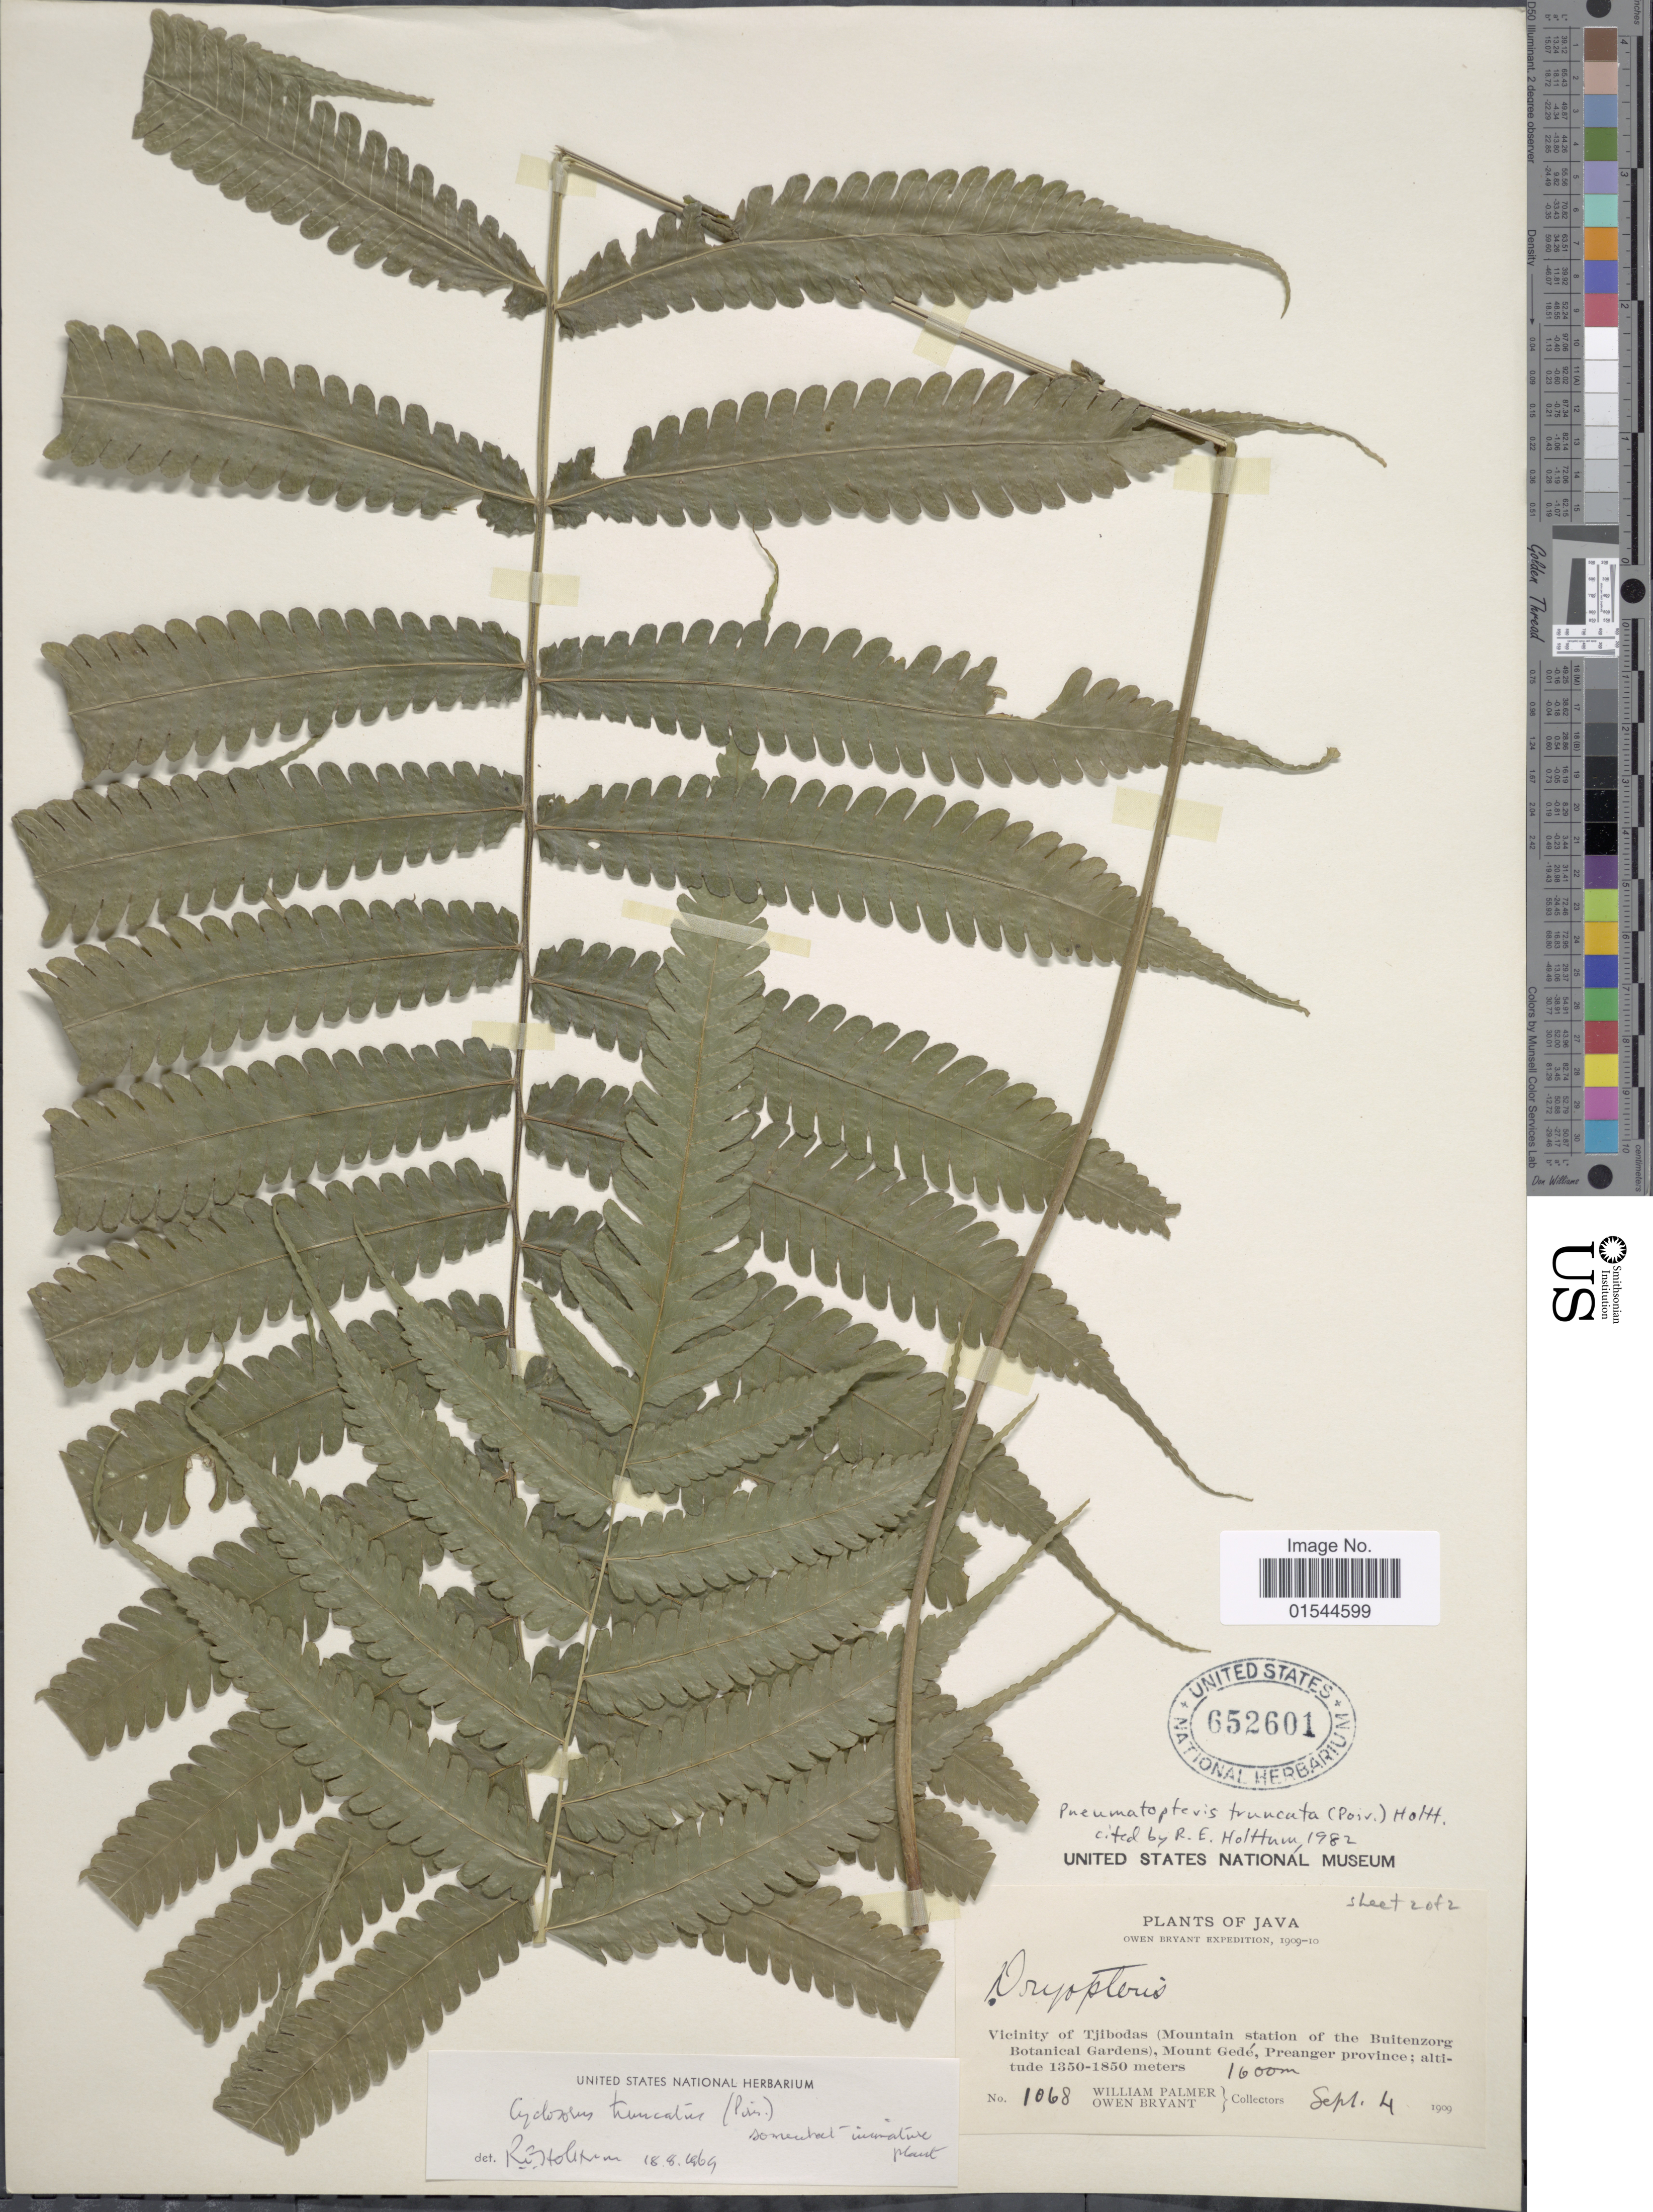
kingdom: Plantae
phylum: Tracheophyta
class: Polypodiopsida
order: Polypodiales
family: Thelypteridaceae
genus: Pneumatopteris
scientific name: Pneumatopteris truncata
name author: (Poir.) Holttum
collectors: W. Palmer & O. Bryant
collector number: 1068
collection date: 1909-09-04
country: Indonesia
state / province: Java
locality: Vicinity of Tjibodas (Mountain station of the Buitenzorg Botanical Gardens), Mount Gede, Preanger province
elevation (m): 1600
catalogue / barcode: US 652601